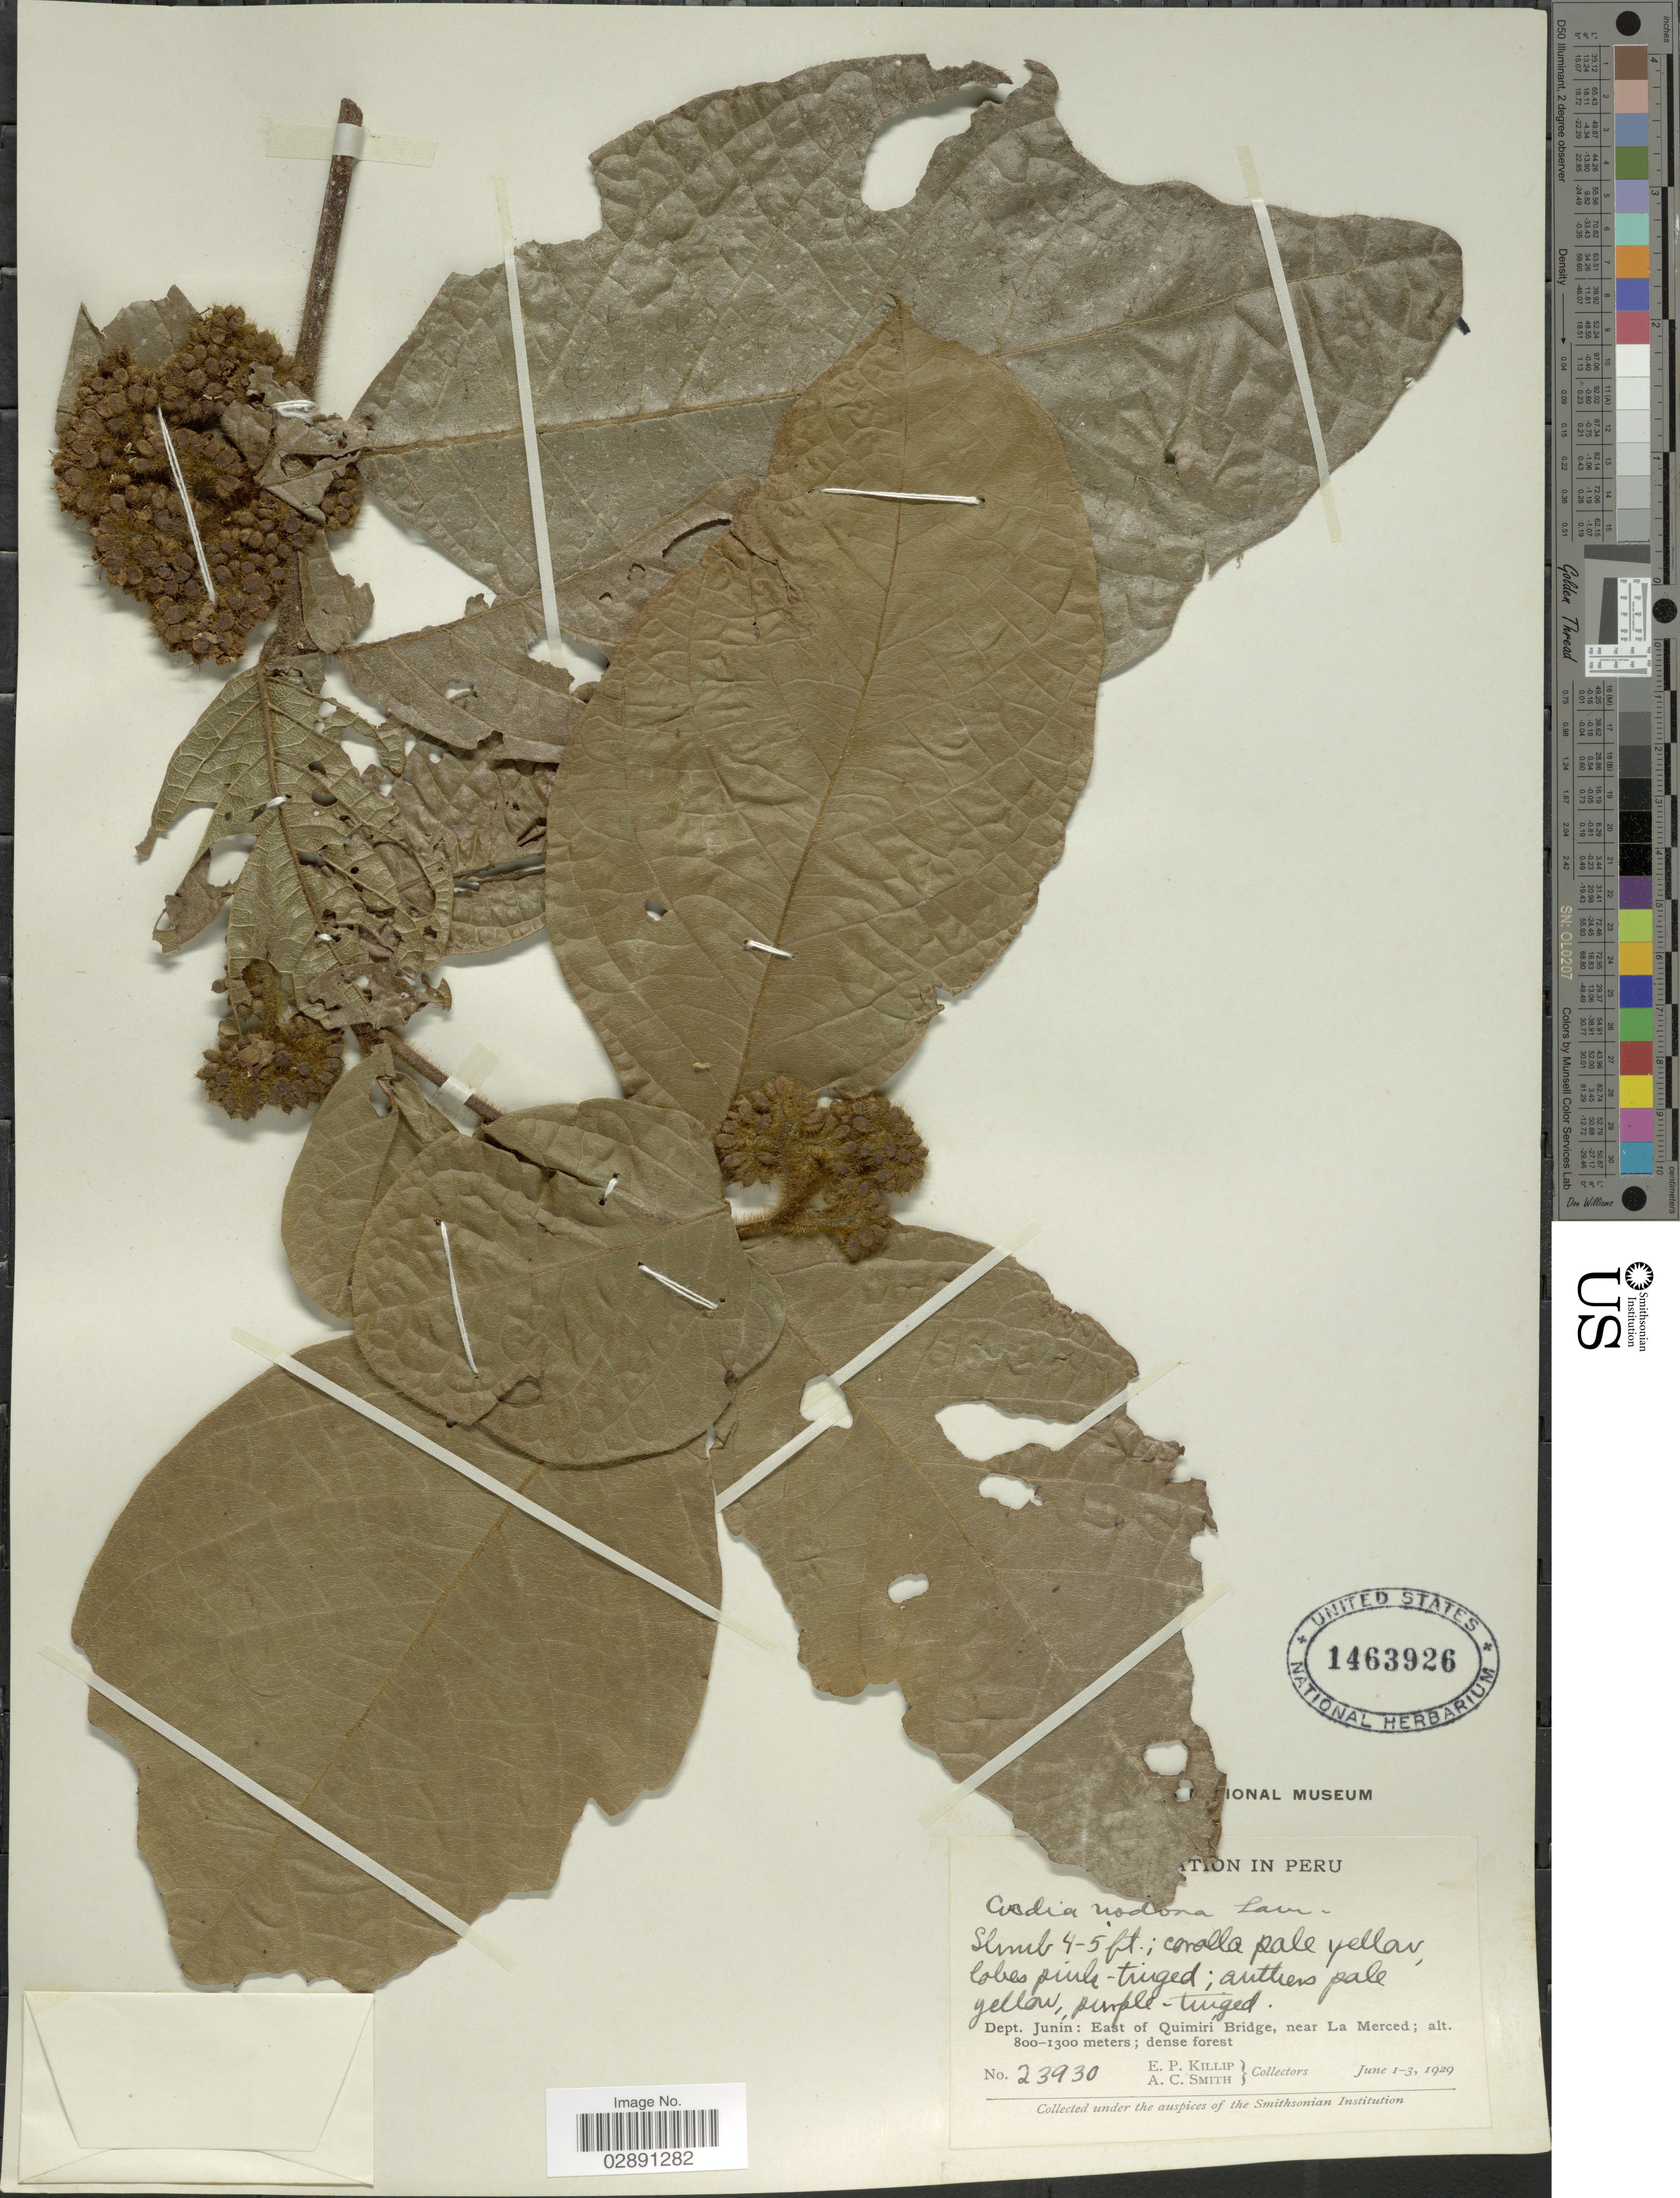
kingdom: Plantae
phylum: Tracheophyta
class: Magnoliopsida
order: Boraginales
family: Cordiaceae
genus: Cordia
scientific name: Cordia nodosa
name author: Lam.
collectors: E. P. Killip & A. C. Smith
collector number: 23930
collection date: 1929-06-01/1929-06-03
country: Peru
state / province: Junín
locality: Dept. Junín: East of Quimiri Bridge, near La Merced.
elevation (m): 800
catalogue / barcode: US 1463926